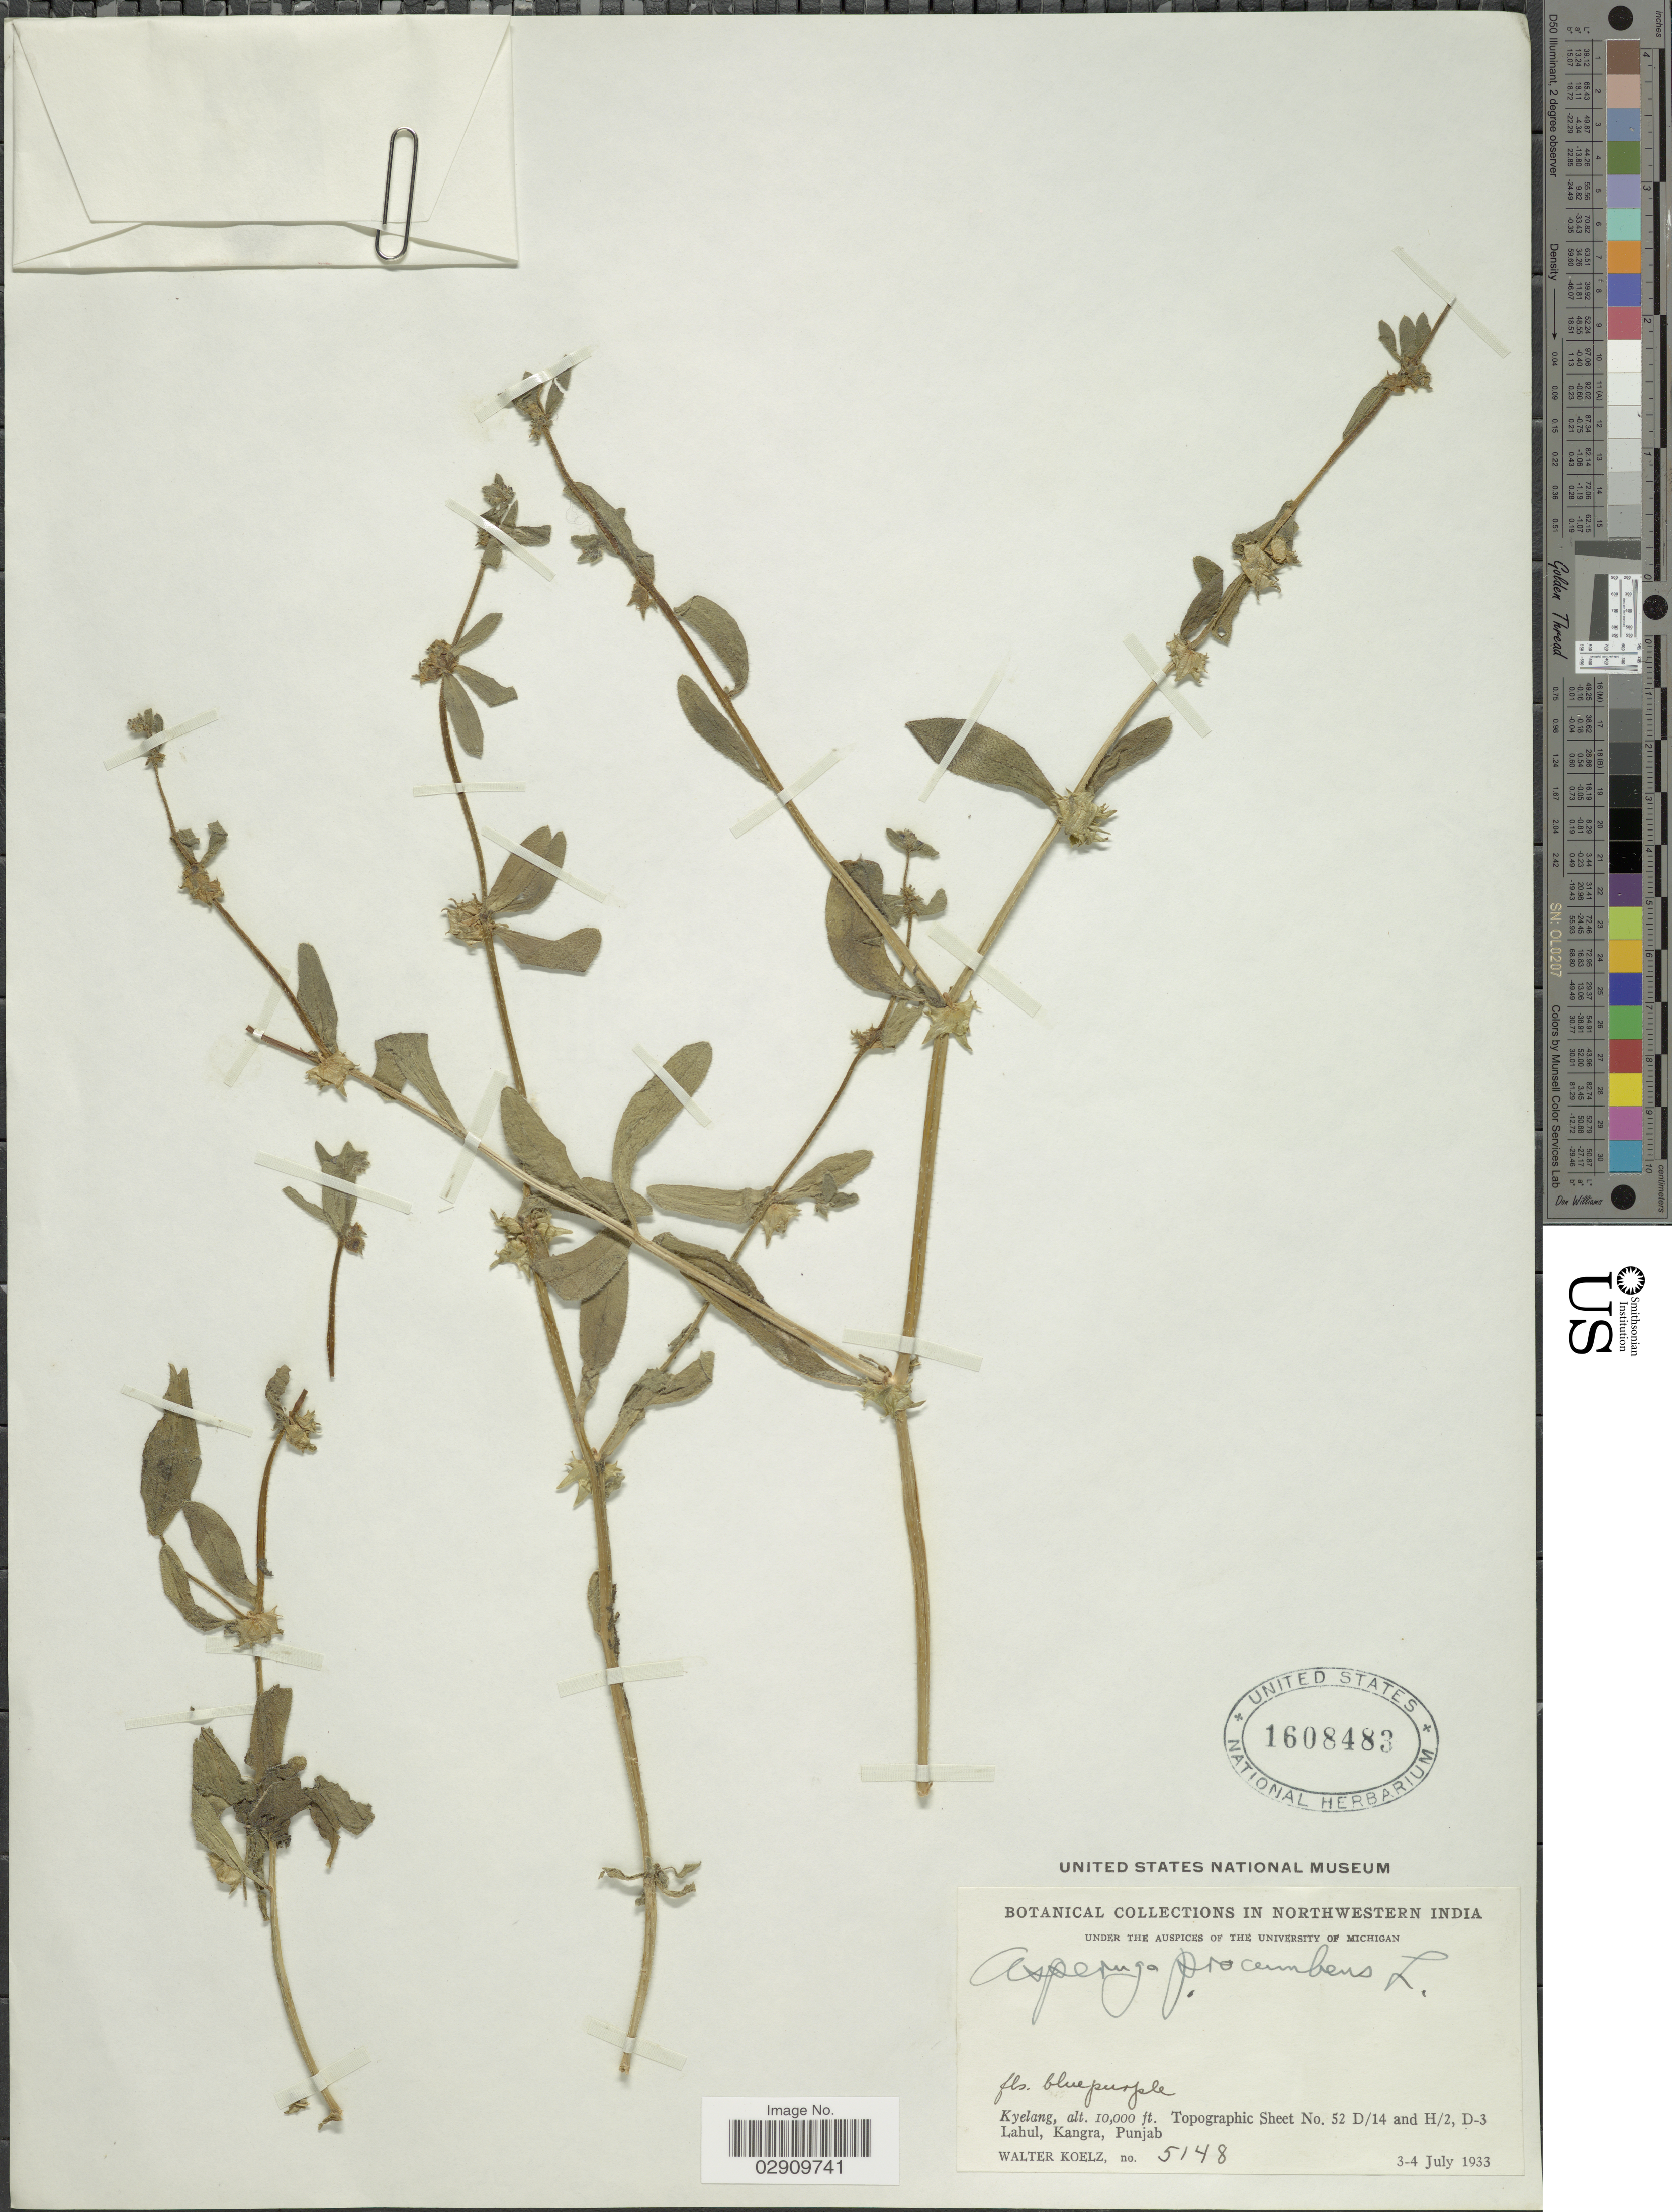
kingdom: Plantae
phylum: Tracheophyta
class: Magnoliopsida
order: Boraginales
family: Boraginaceae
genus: Asperugo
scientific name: Asperugo procumbens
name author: L.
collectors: W. N. Koelz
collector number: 5148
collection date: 1933-07-03/1933-07-04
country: India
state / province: Punjab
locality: Northwestern India, Kyelang, Topographic Sheet No. 52 D/14 and H/2, D-3 Lahul, Kangra, Punjab.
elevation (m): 3048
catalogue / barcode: US 1608483